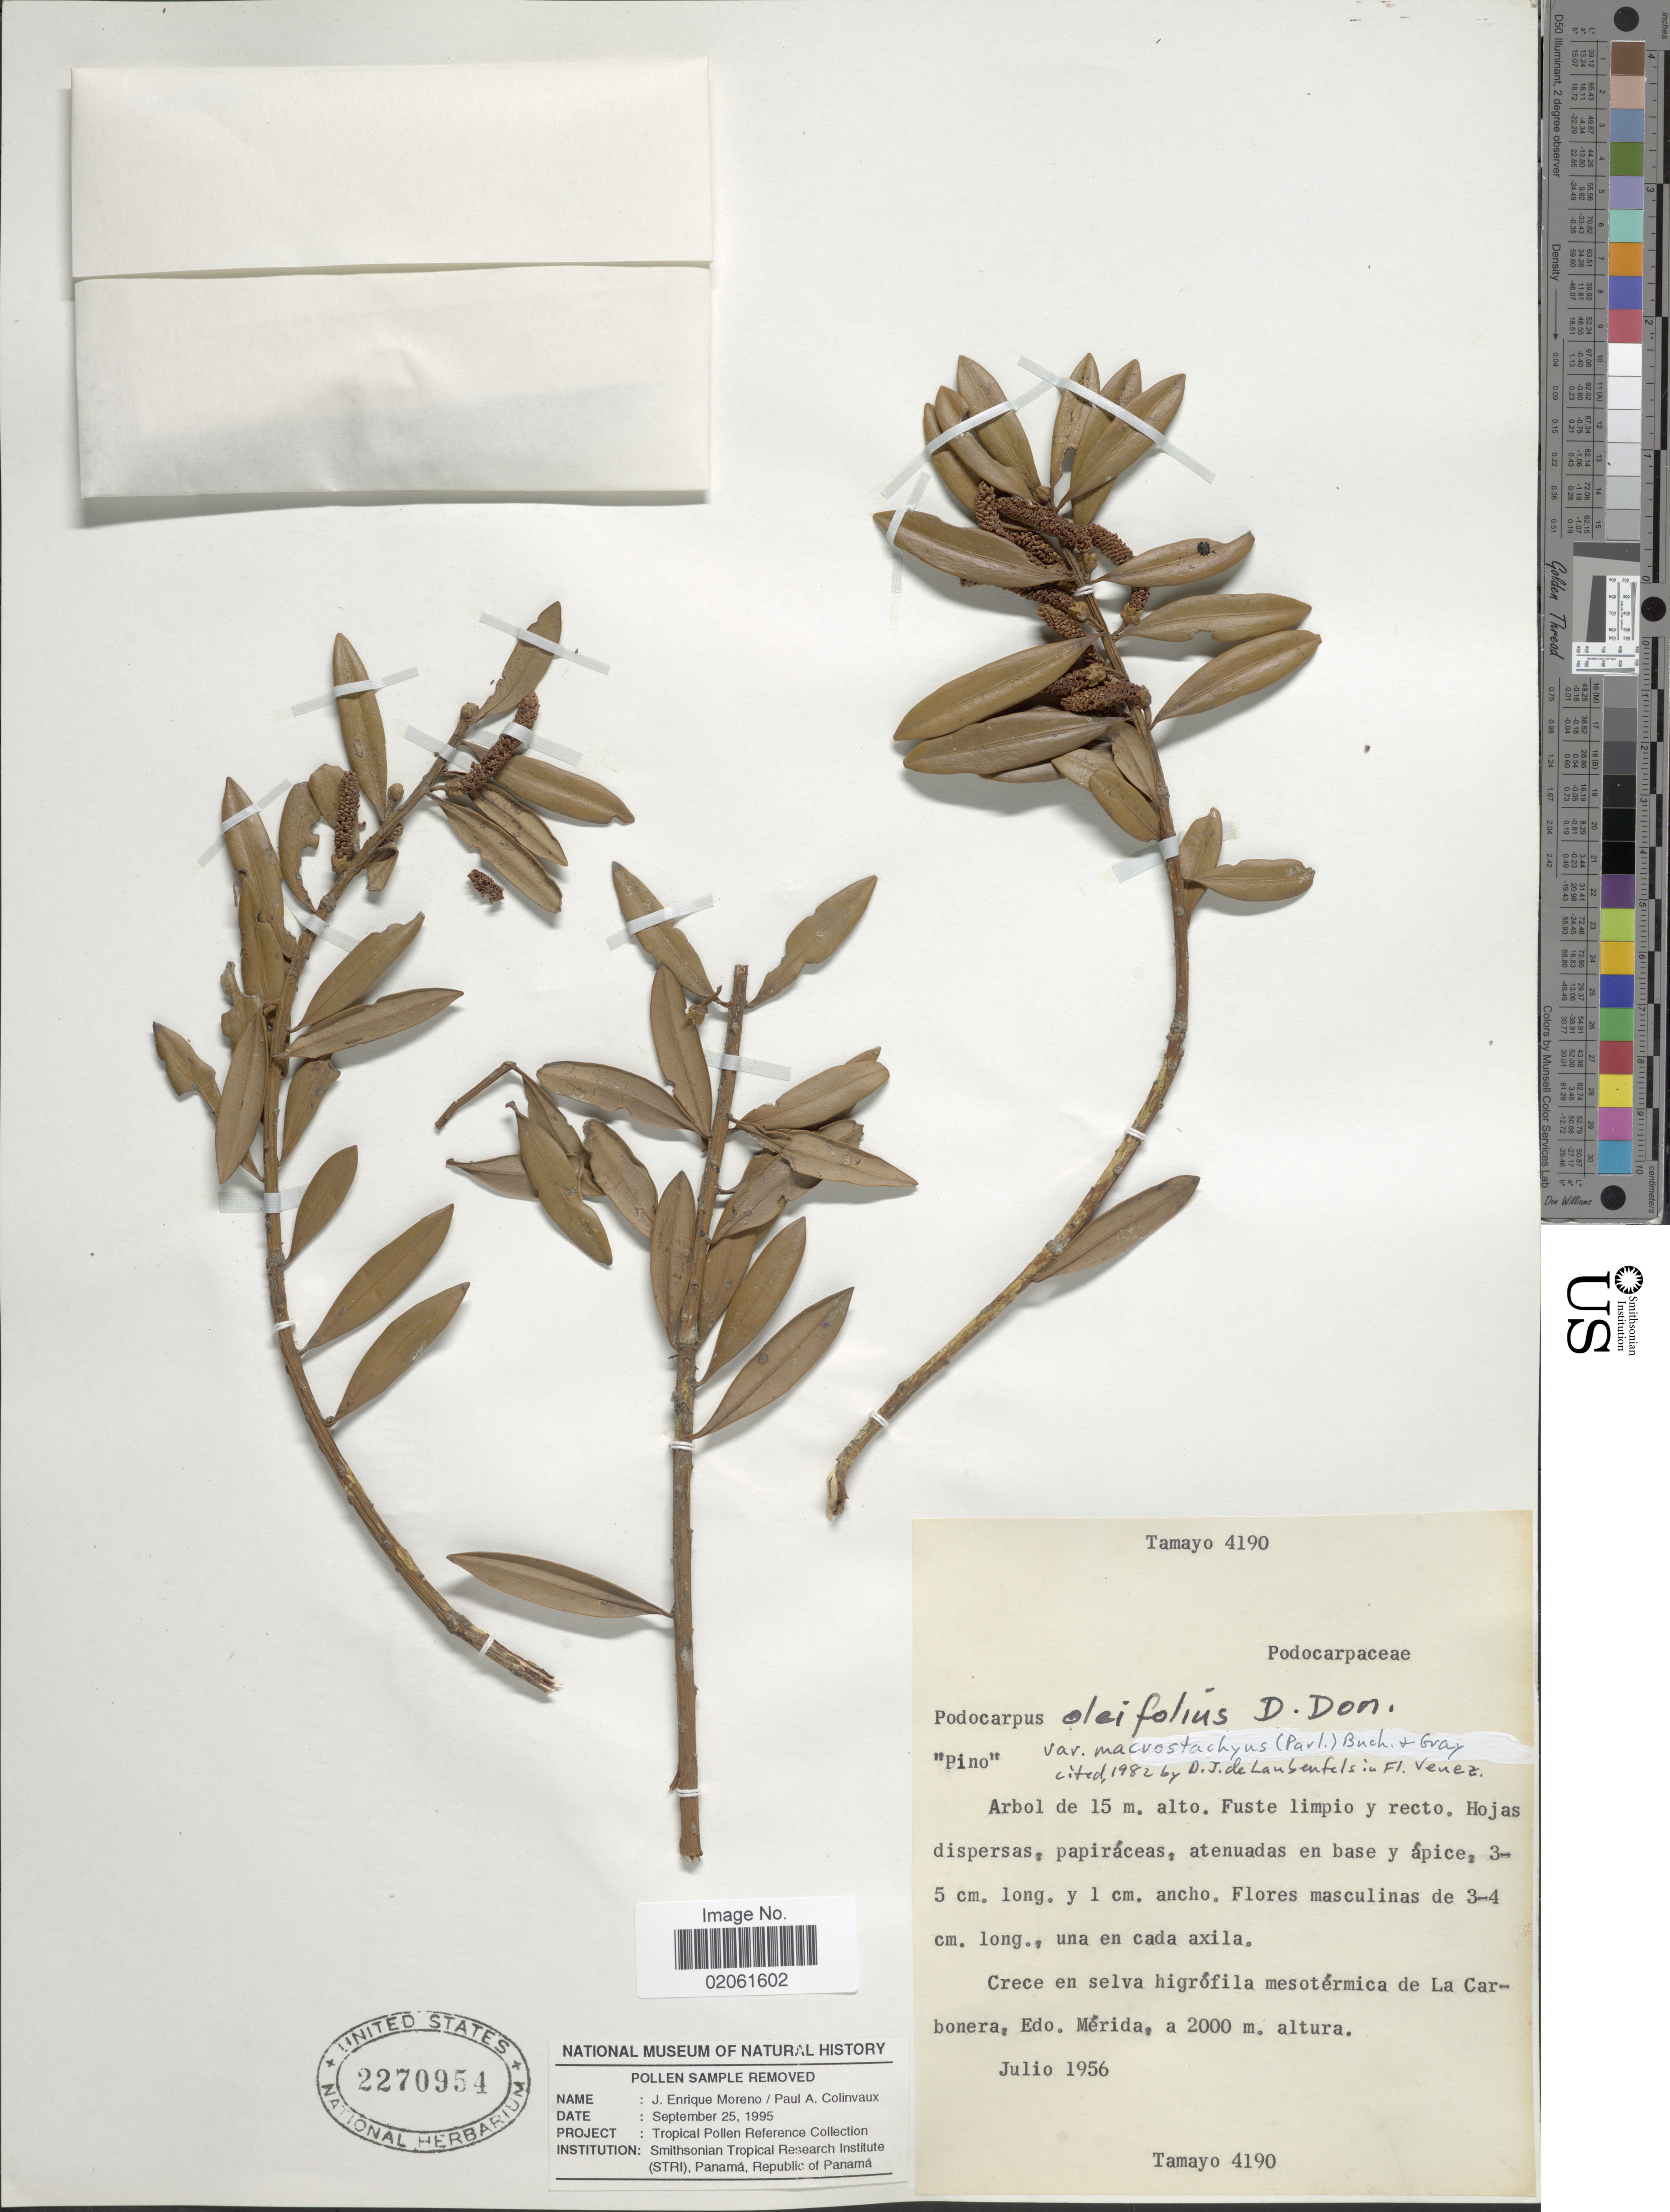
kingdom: Plantae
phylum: Tracheophyta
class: Pinopsida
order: Pinales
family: Podocarpaceae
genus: Podocarpus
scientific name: Podocarpus oleifolius var. macrostachys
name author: (Parl.) J. Buchholz & N.E. Gray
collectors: -. Tamayo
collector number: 4190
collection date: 1956-07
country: Venezuela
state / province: Mérida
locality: Crece en selva higrofila mesotermica de La Carbonera, Edo. Merida.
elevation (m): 2000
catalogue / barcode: US 2270954